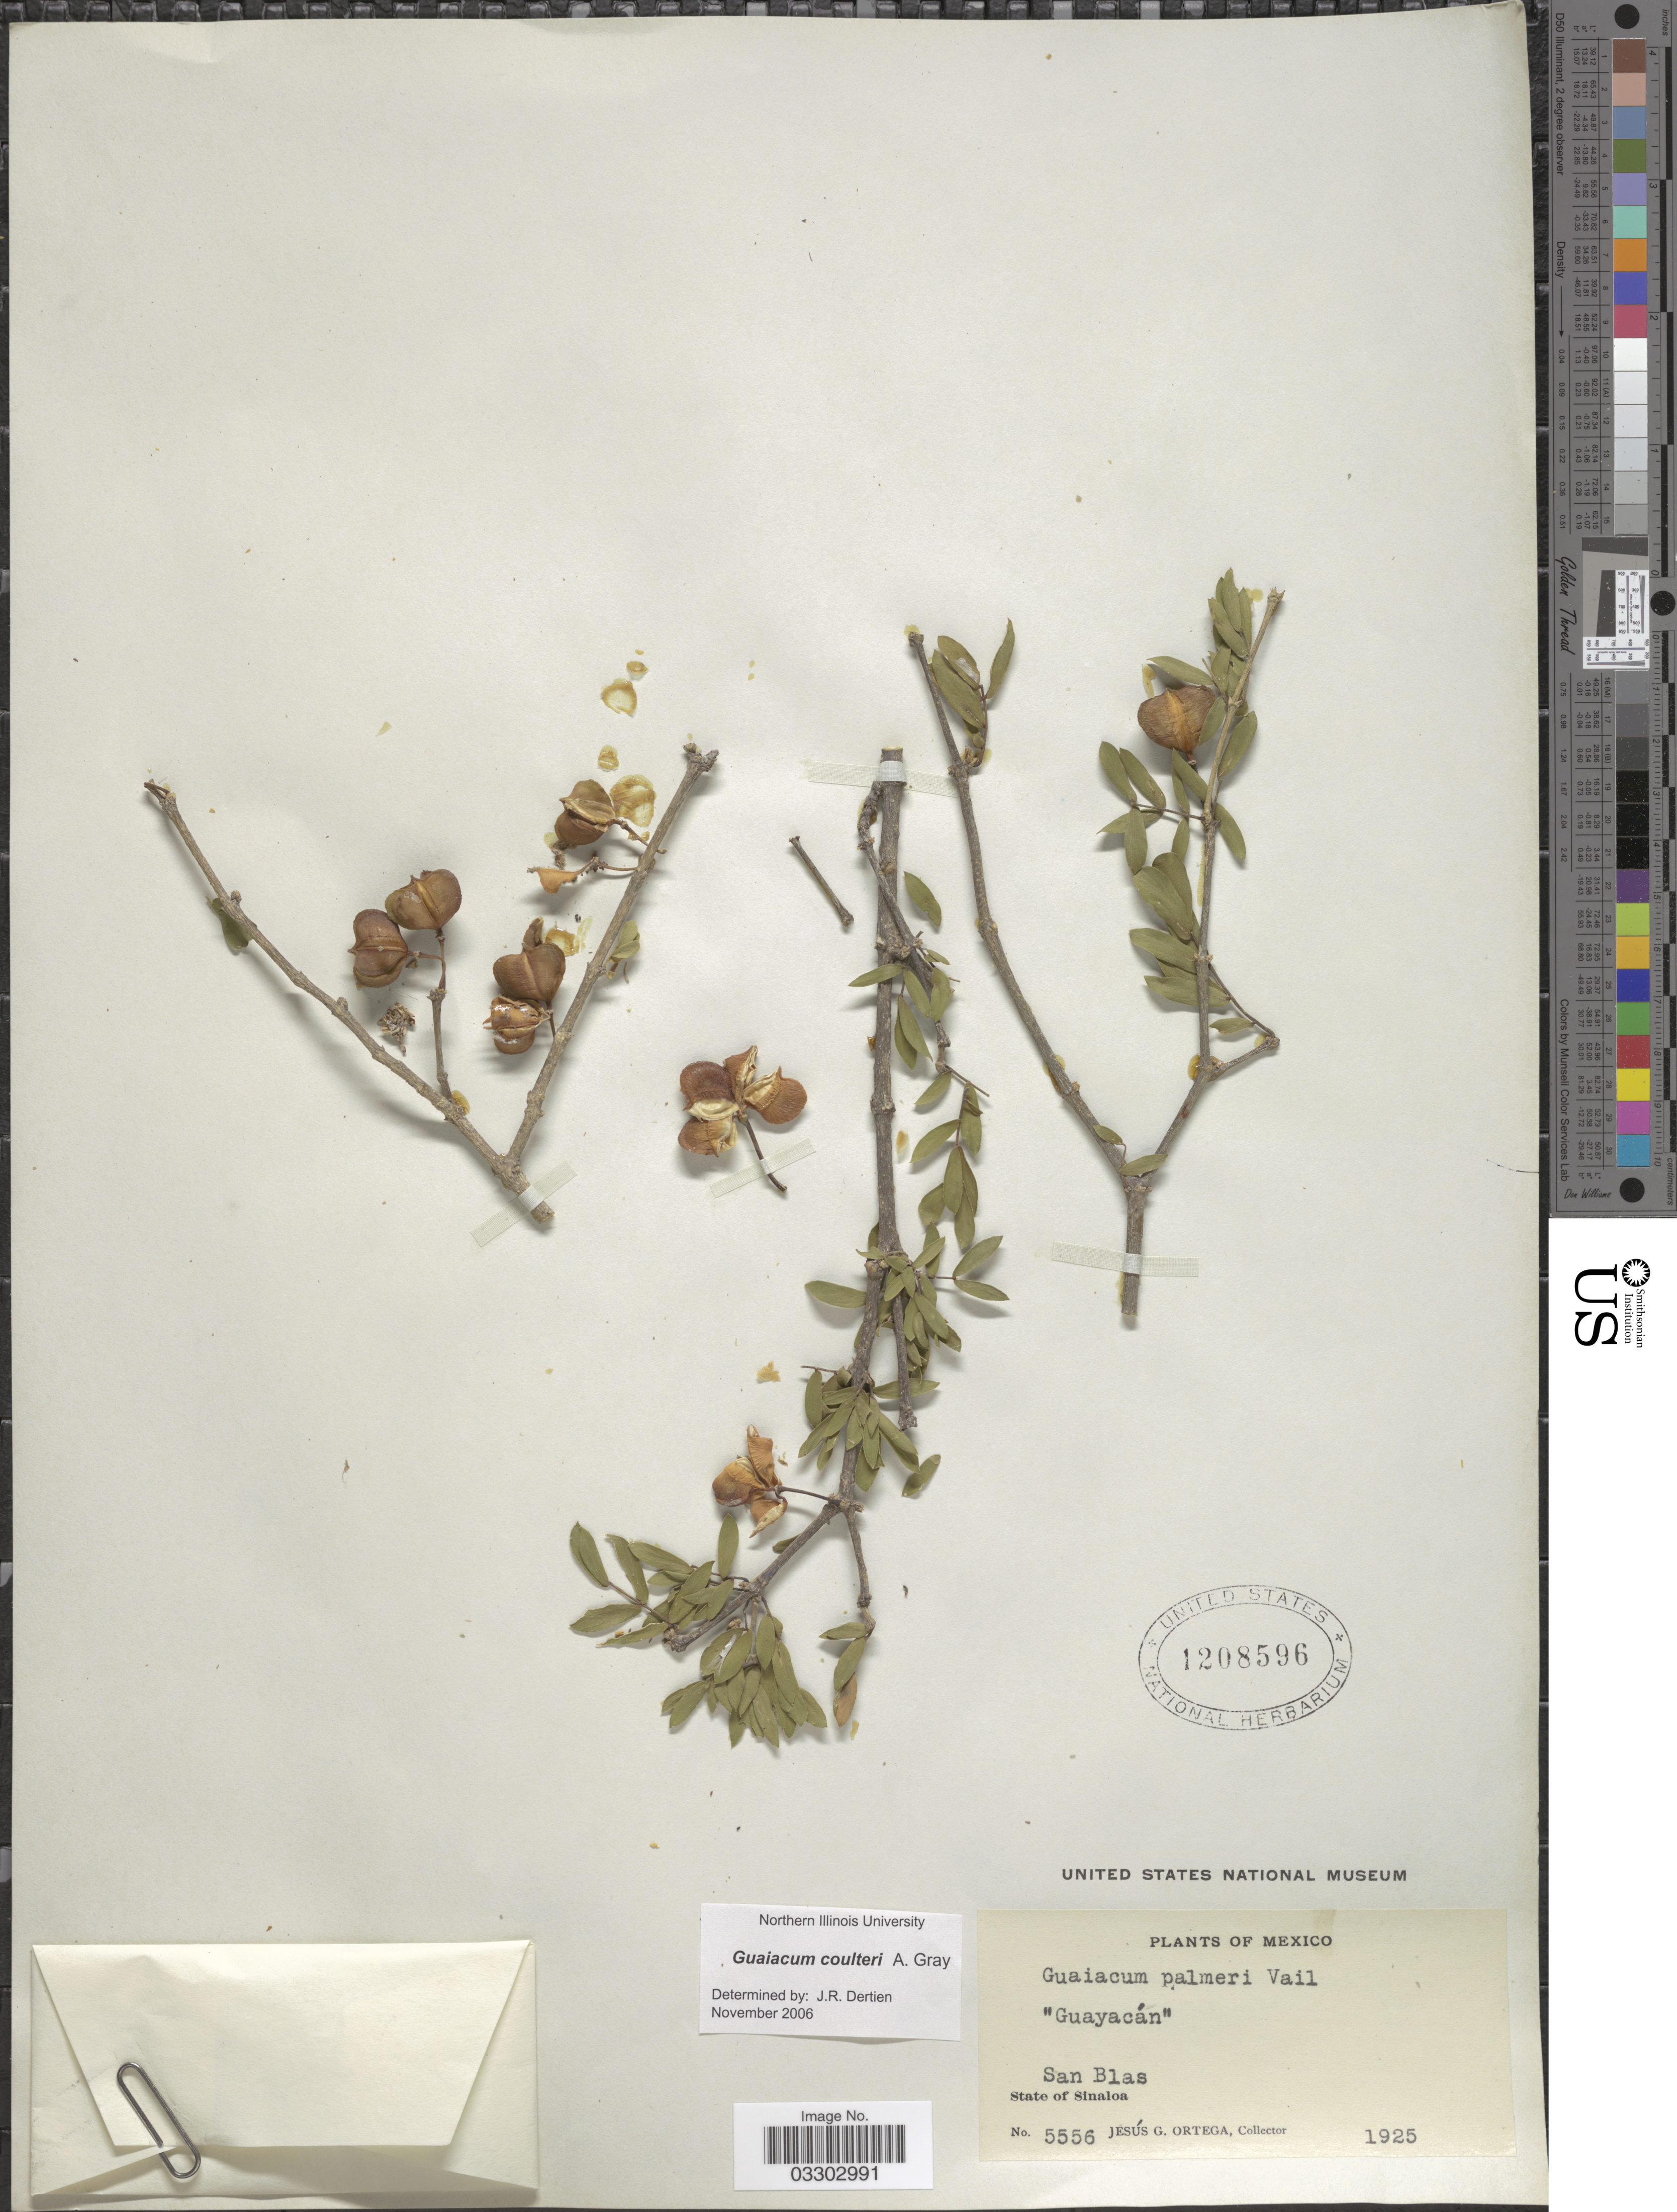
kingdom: Plantae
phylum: Tracheophyta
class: Magnoliopsida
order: Zygophyllales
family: Zygophyllaceae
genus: Guaiacum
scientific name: Guaiacum coulteri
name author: A. Gray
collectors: J. Ortega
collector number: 5556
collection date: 1925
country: Mexico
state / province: Sinaloa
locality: San Blas.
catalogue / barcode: US 1208596